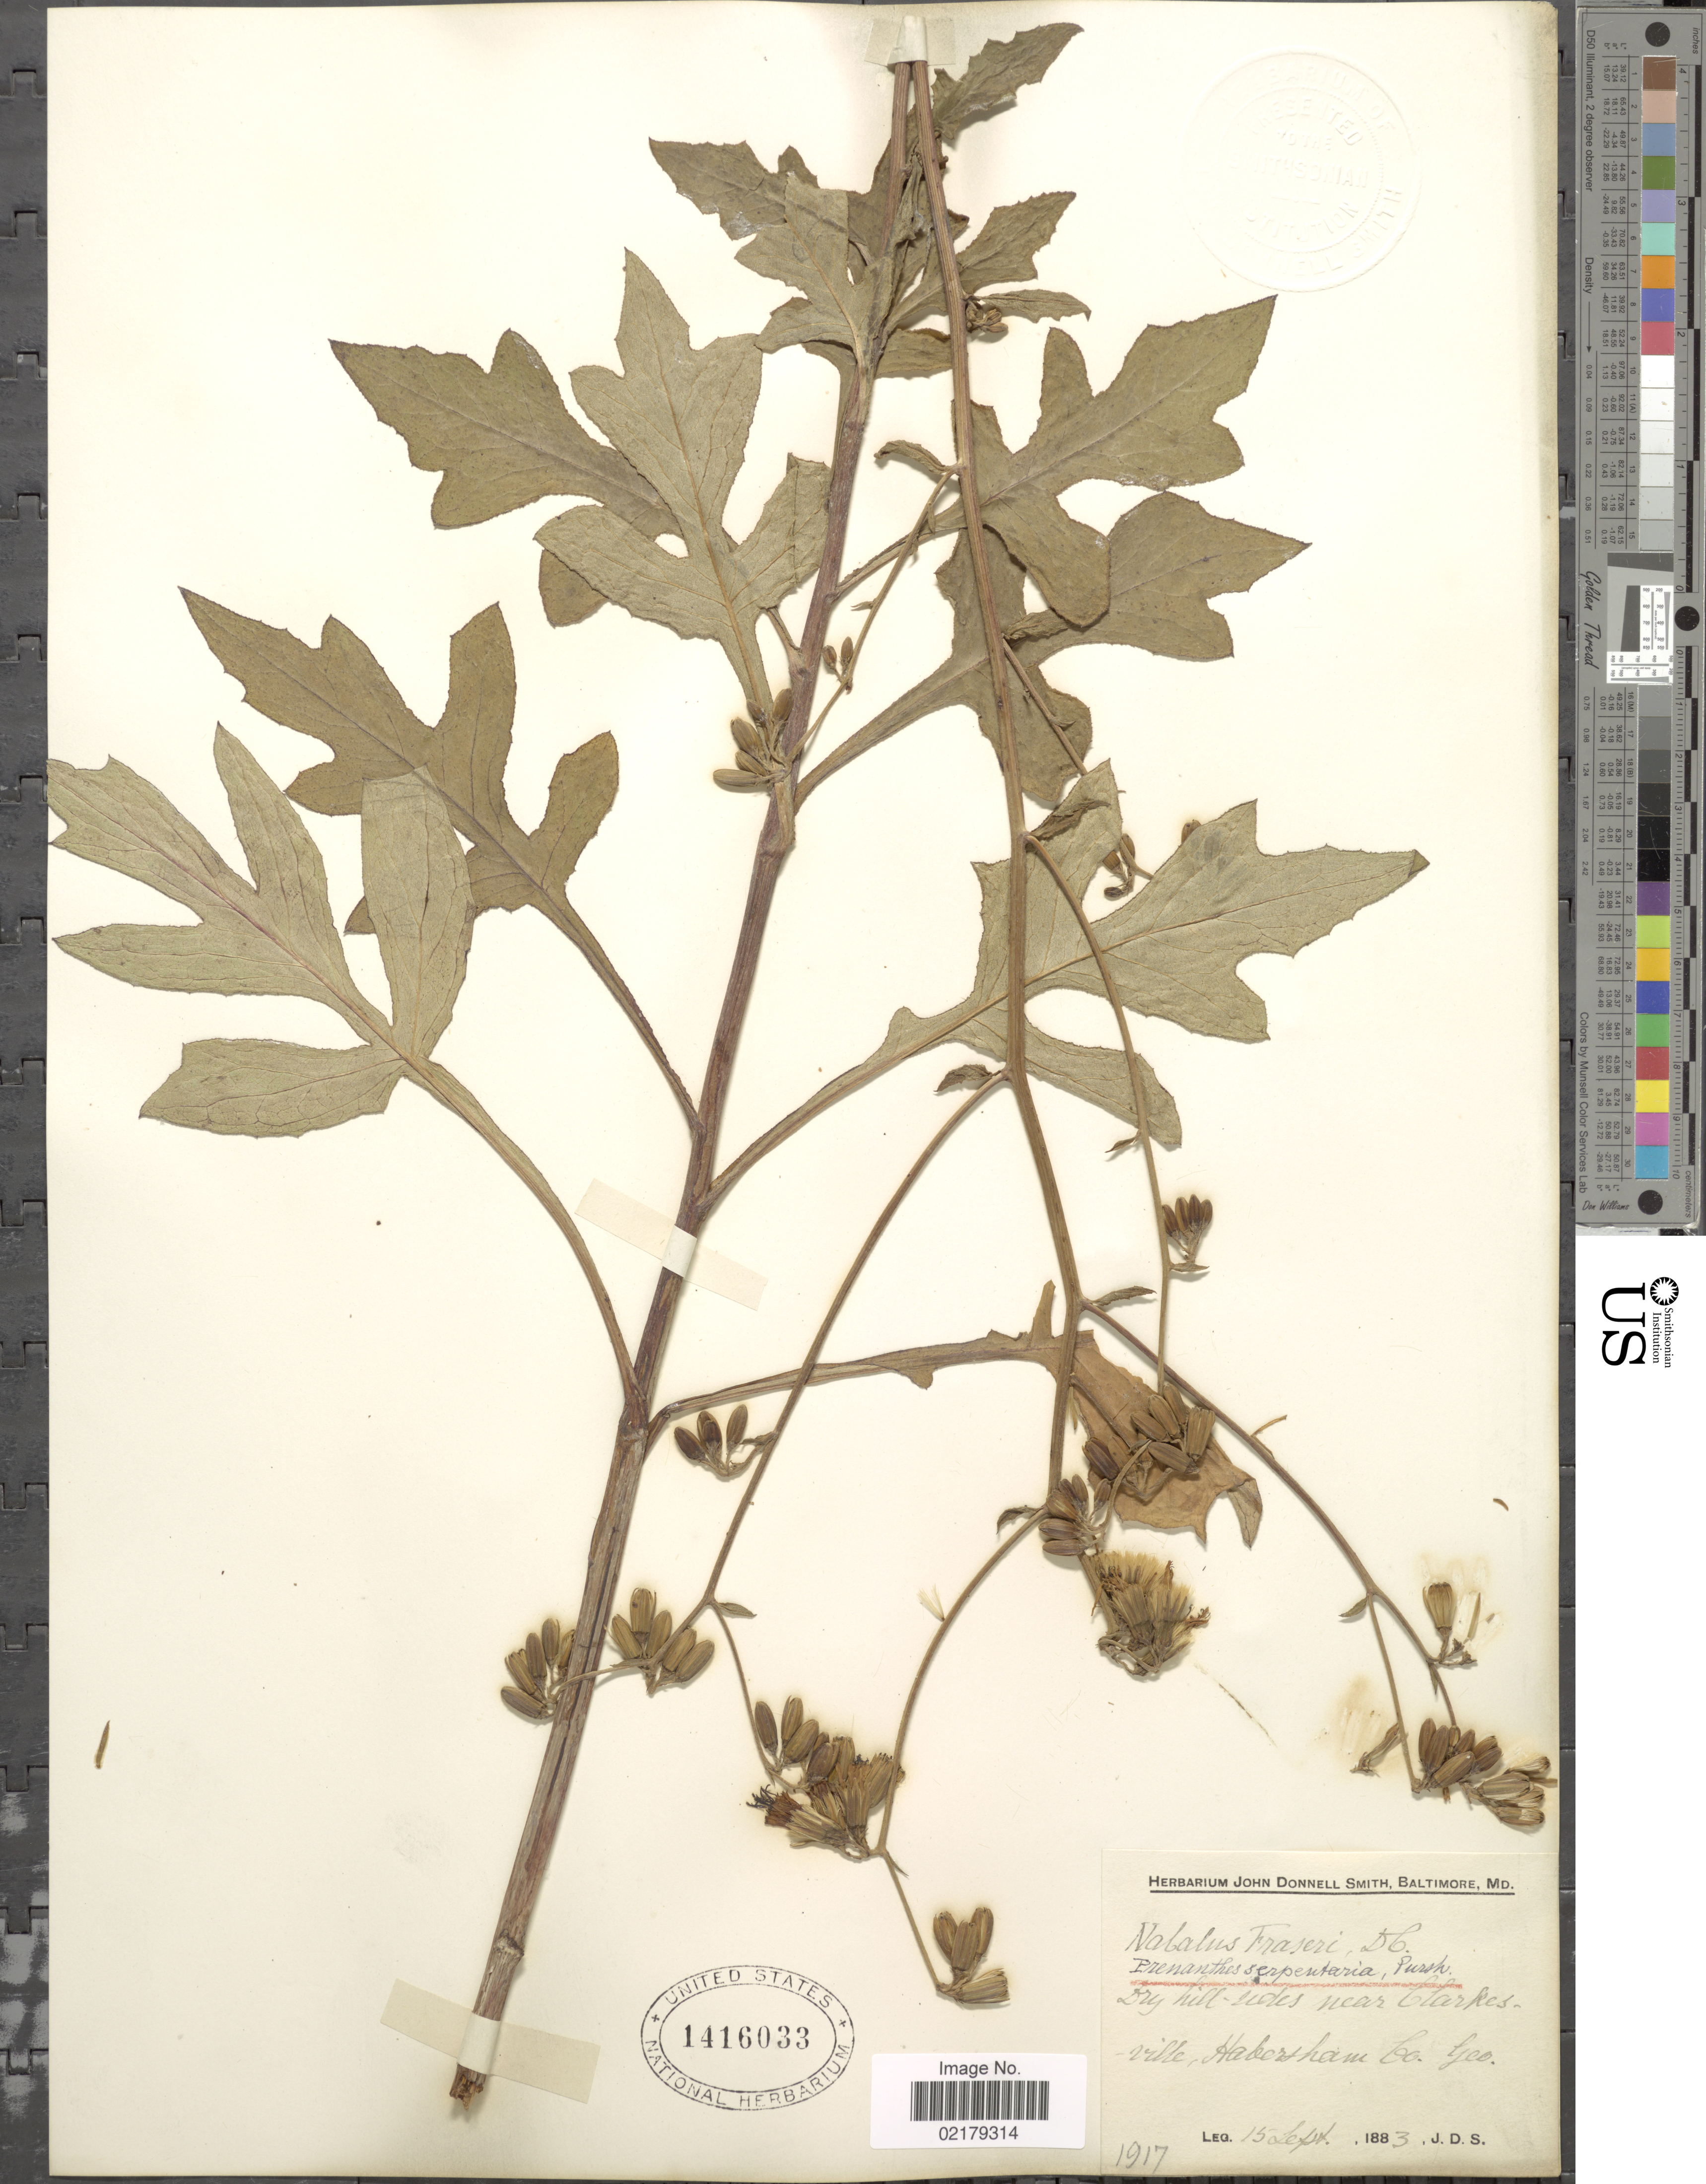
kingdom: Plantae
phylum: Tracheophyta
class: Magnoliopsida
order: Asterales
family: Asteraceae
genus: Nabalus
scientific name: Nabalus serpentarius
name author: (Pursh) Hook.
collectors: J. Donnell Smith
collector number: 1917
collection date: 1883-09-15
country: United States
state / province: Georgia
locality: Dry hill-sdies near Clarksville, Habersham Co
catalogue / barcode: US 1416033